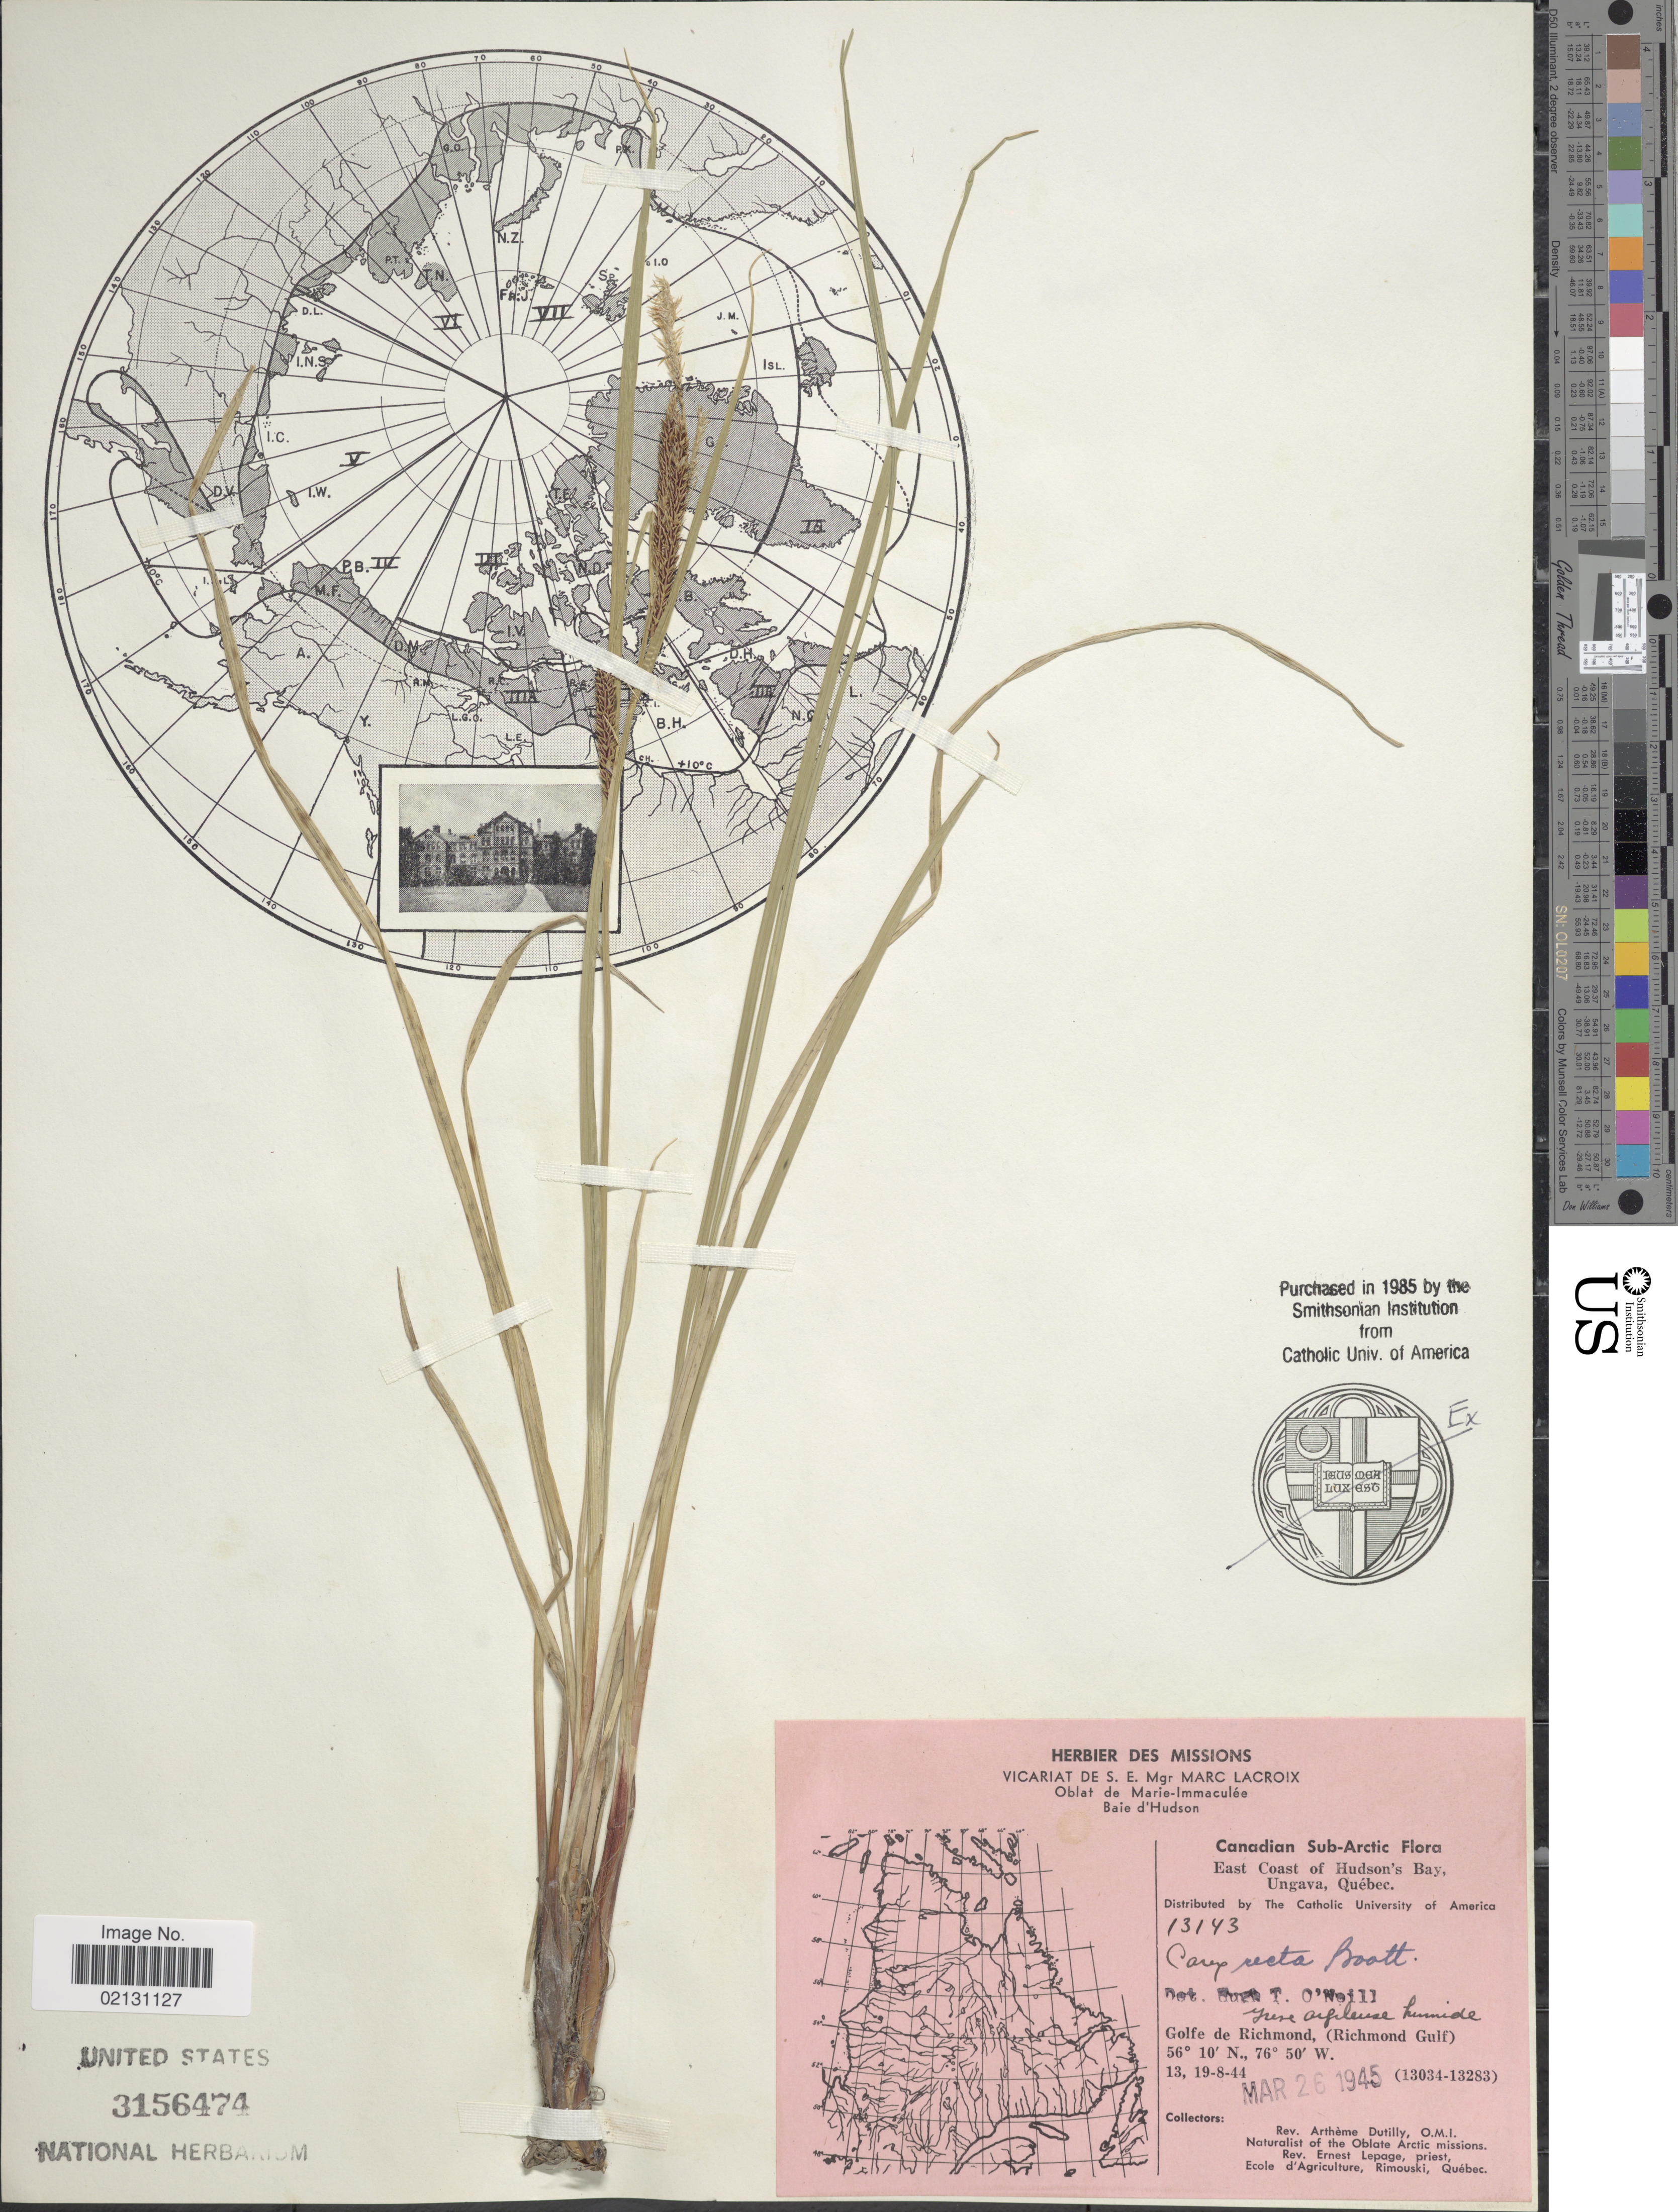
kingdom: Plantae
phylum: Tracheophyta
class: Liliopsida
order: Poales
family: Cyperaceae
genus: Carex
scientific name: Carex recta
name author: Boott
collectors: A. Dutilly & E. Lepage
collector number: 13143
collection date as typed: Transcribed d/m/y: 13/8/44 to 19/8/44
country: Canada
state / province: Quebec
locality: Canadian Sub-Arctic, East Coast of Hudson's Bay, Ungava, Quebec, Golfe de Richmond, (Richmond Gulf)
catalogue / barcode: US 3156474